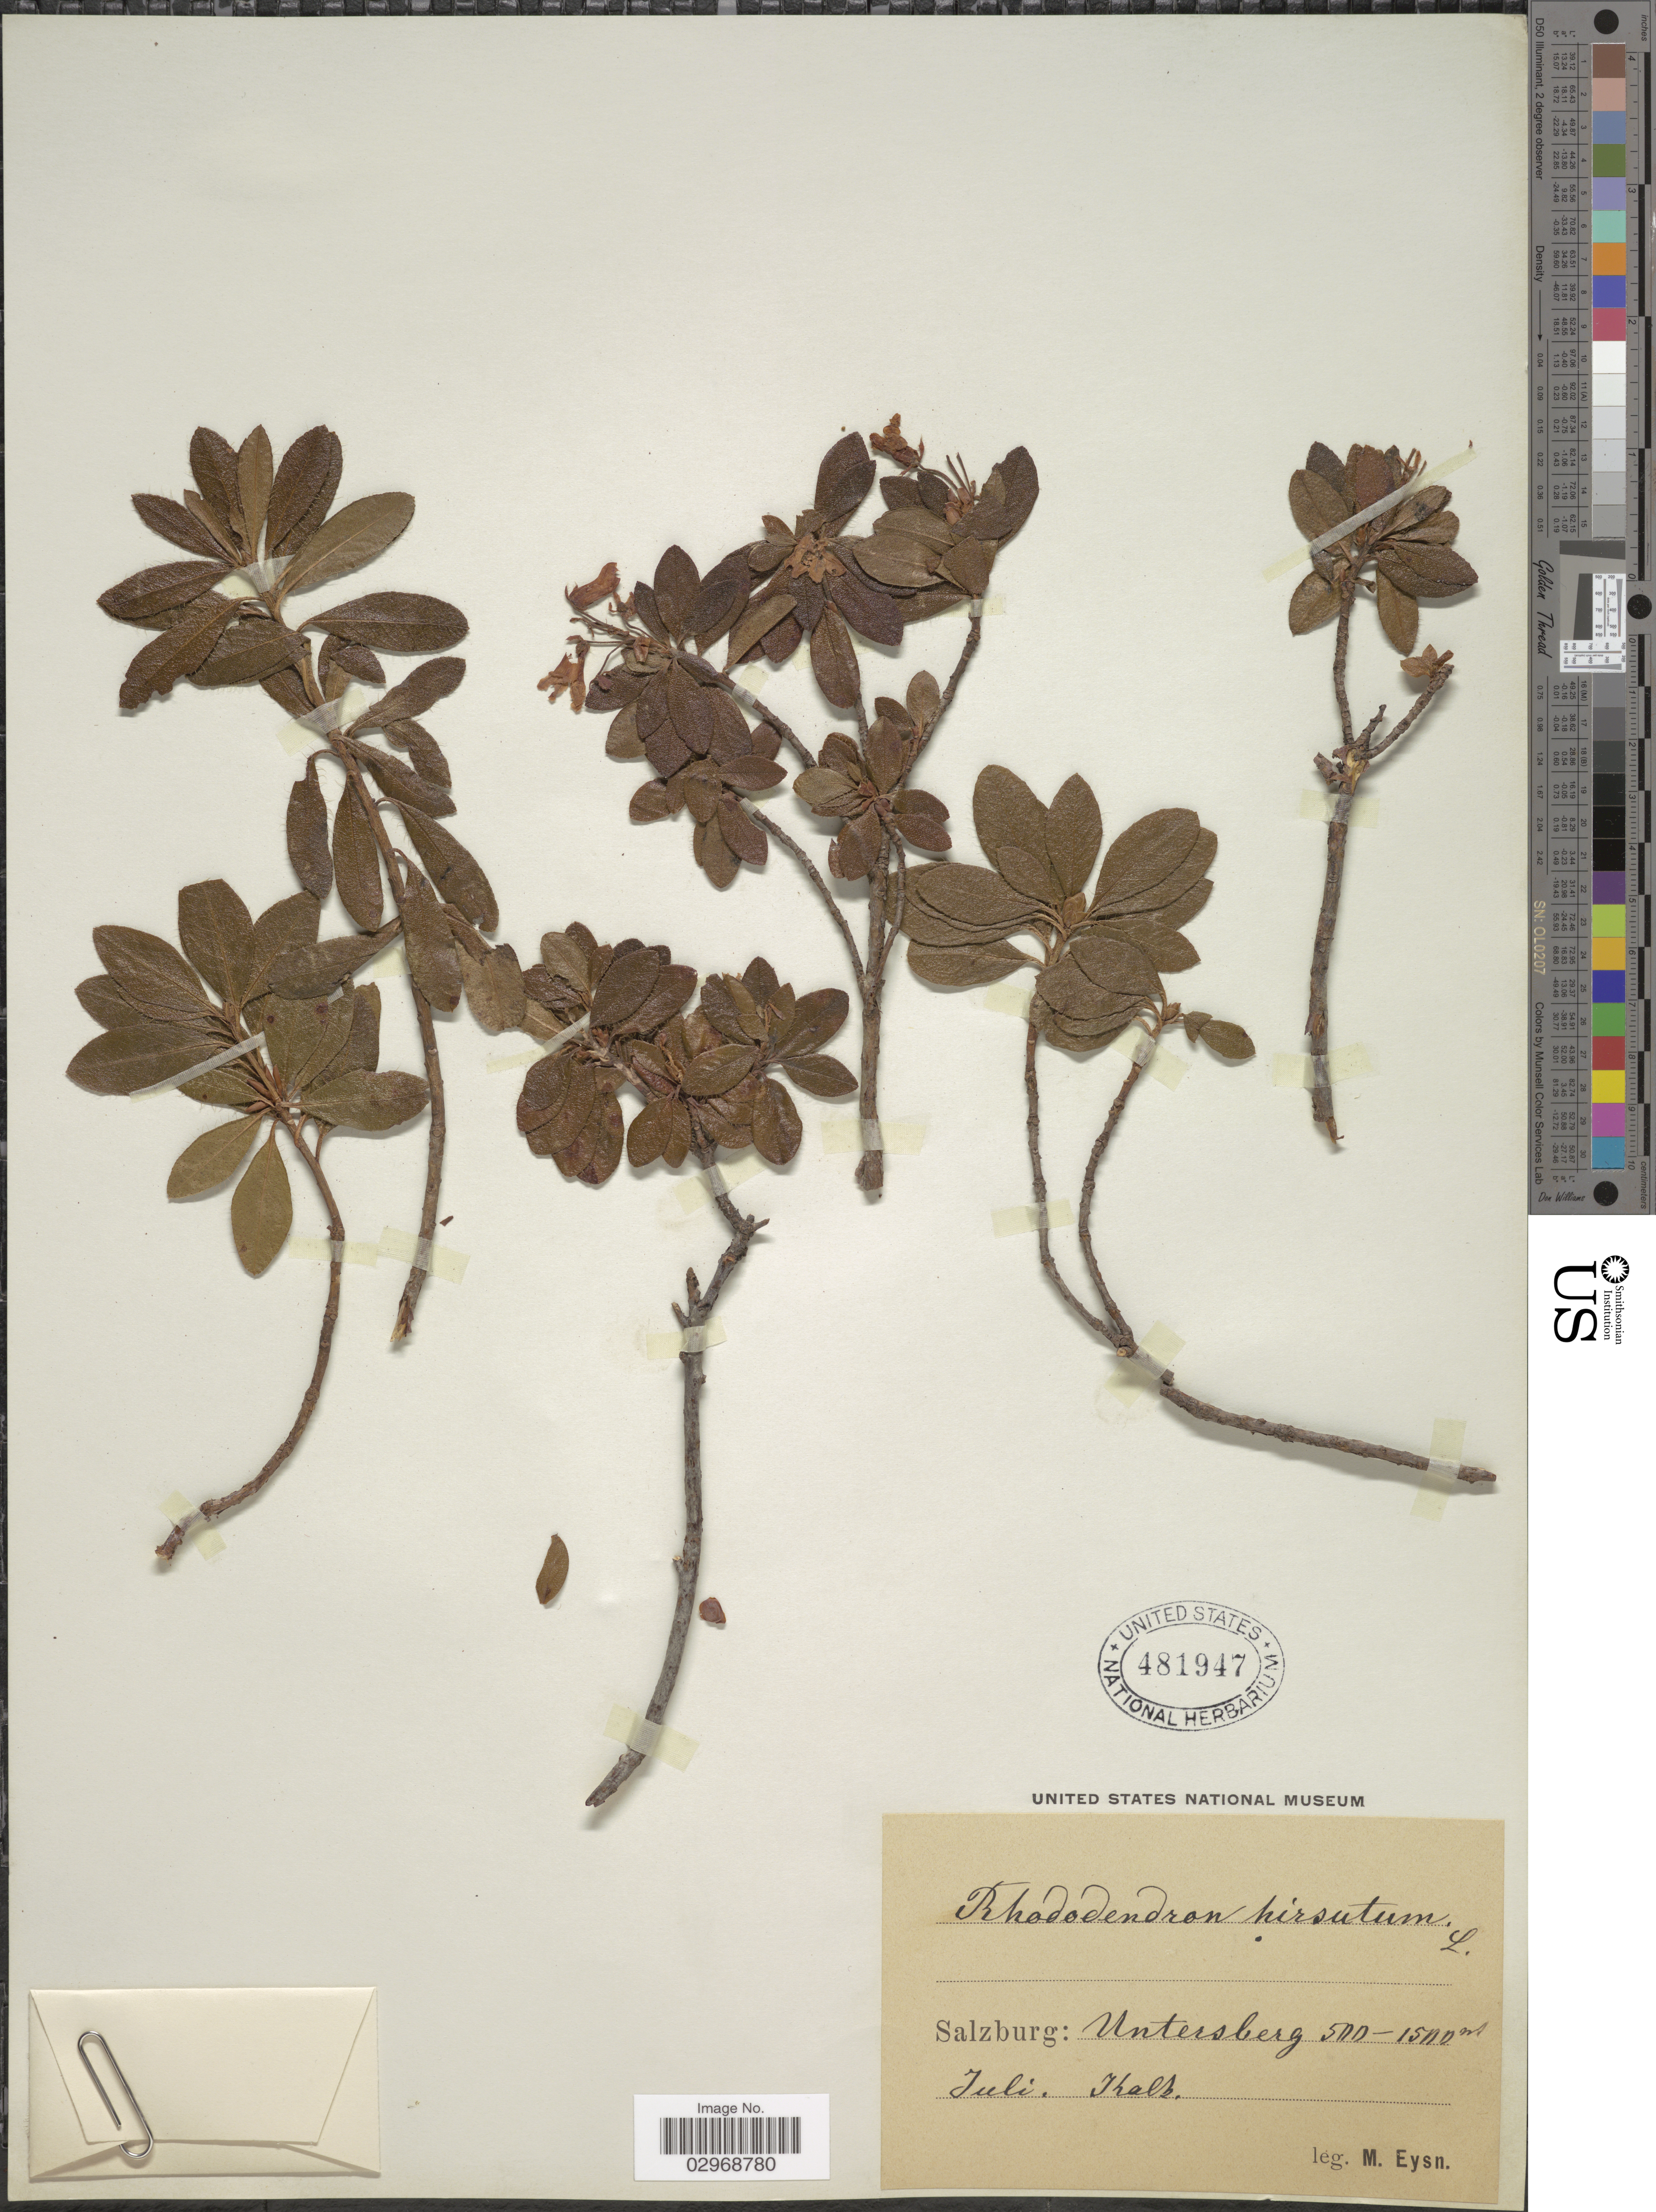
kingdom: Plantae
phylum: Tracheophyta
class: Magnoliopsida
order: Ericales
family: Ericaceae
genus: Rhododendron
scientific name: Rhododendron hirsutum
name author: L.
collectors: M. Eysn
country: Austria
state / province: Salzburg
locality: Salzburg: Untersberg.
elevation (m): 500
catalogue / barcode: US 481947